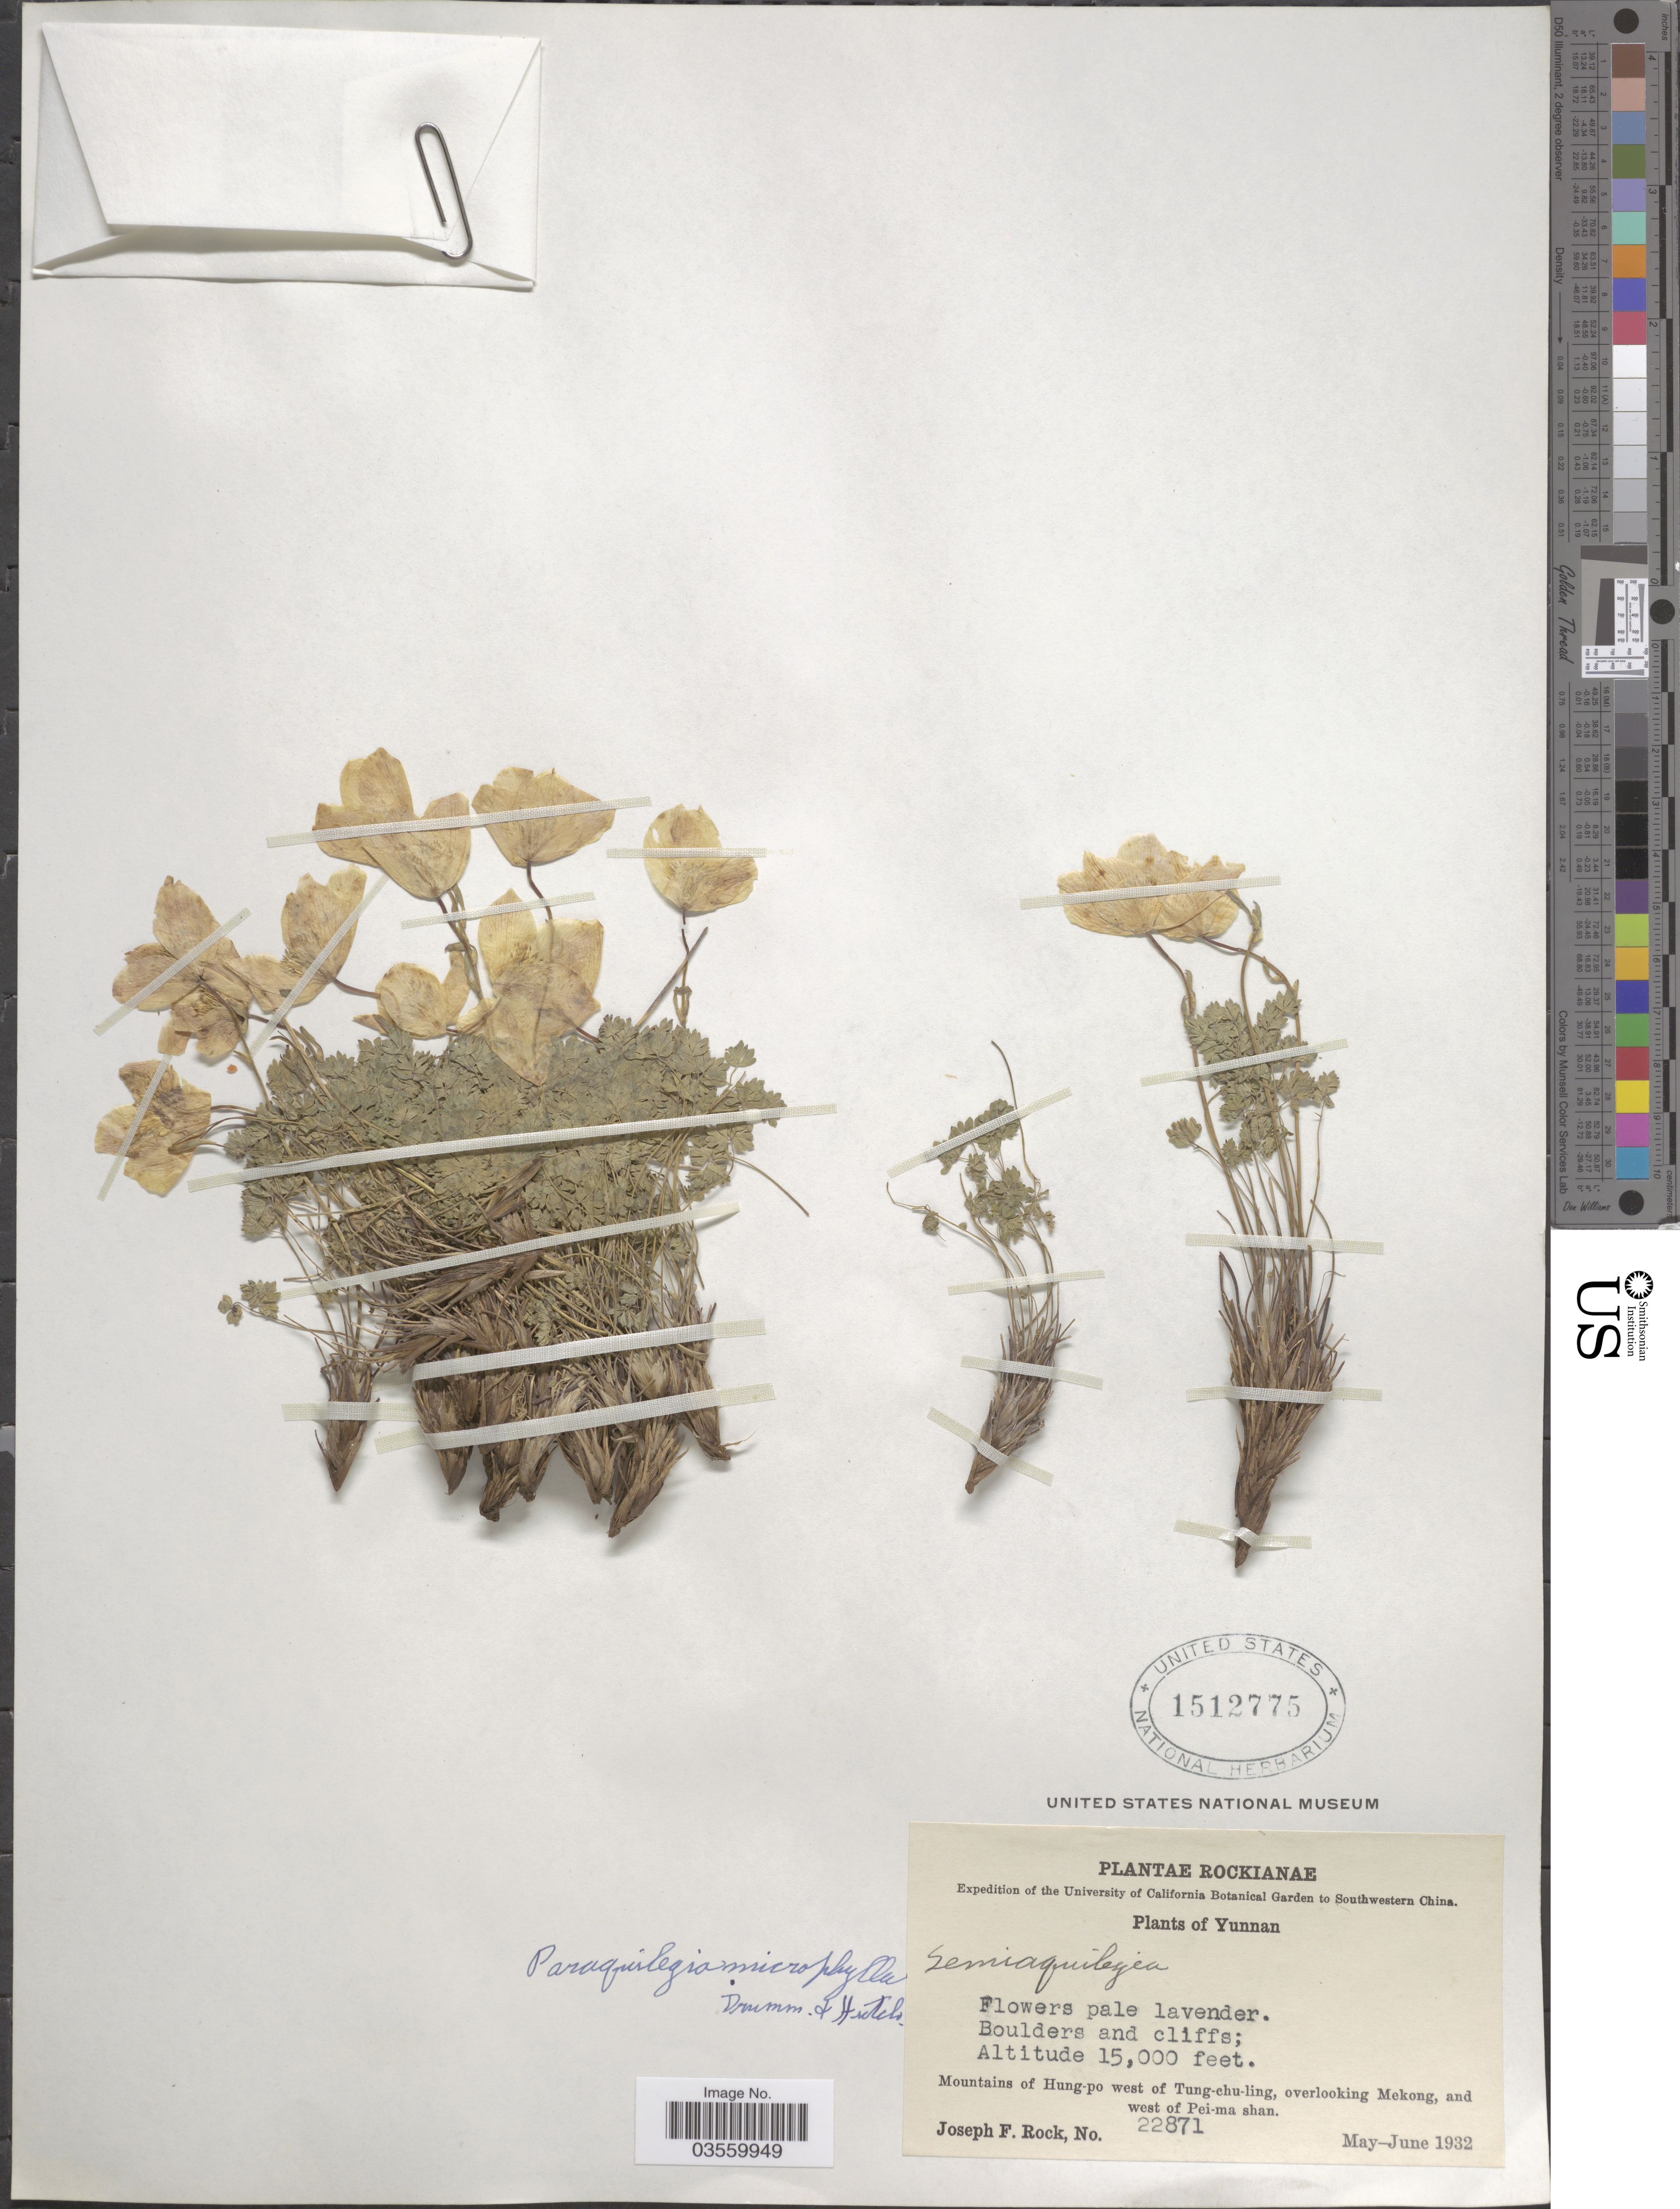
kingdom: Plantae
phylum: Tracheophyta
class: Magnoliopsida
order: Ranunculales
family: Ranunculaceae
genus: Paraquilegia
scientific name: Paraquilegia microphylla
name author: (Royle) J.R. Drumm. & Hutch.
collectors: J. F. Rock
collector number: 22871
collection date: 1932-05/1932-06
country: China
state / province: Yunnan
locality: Southwestern China. Mountains of Hung-po west of Tung-chu-ling, overlooking Mekong, and west of Pei-ma shan.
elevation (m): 4572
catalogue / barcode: US 1512775